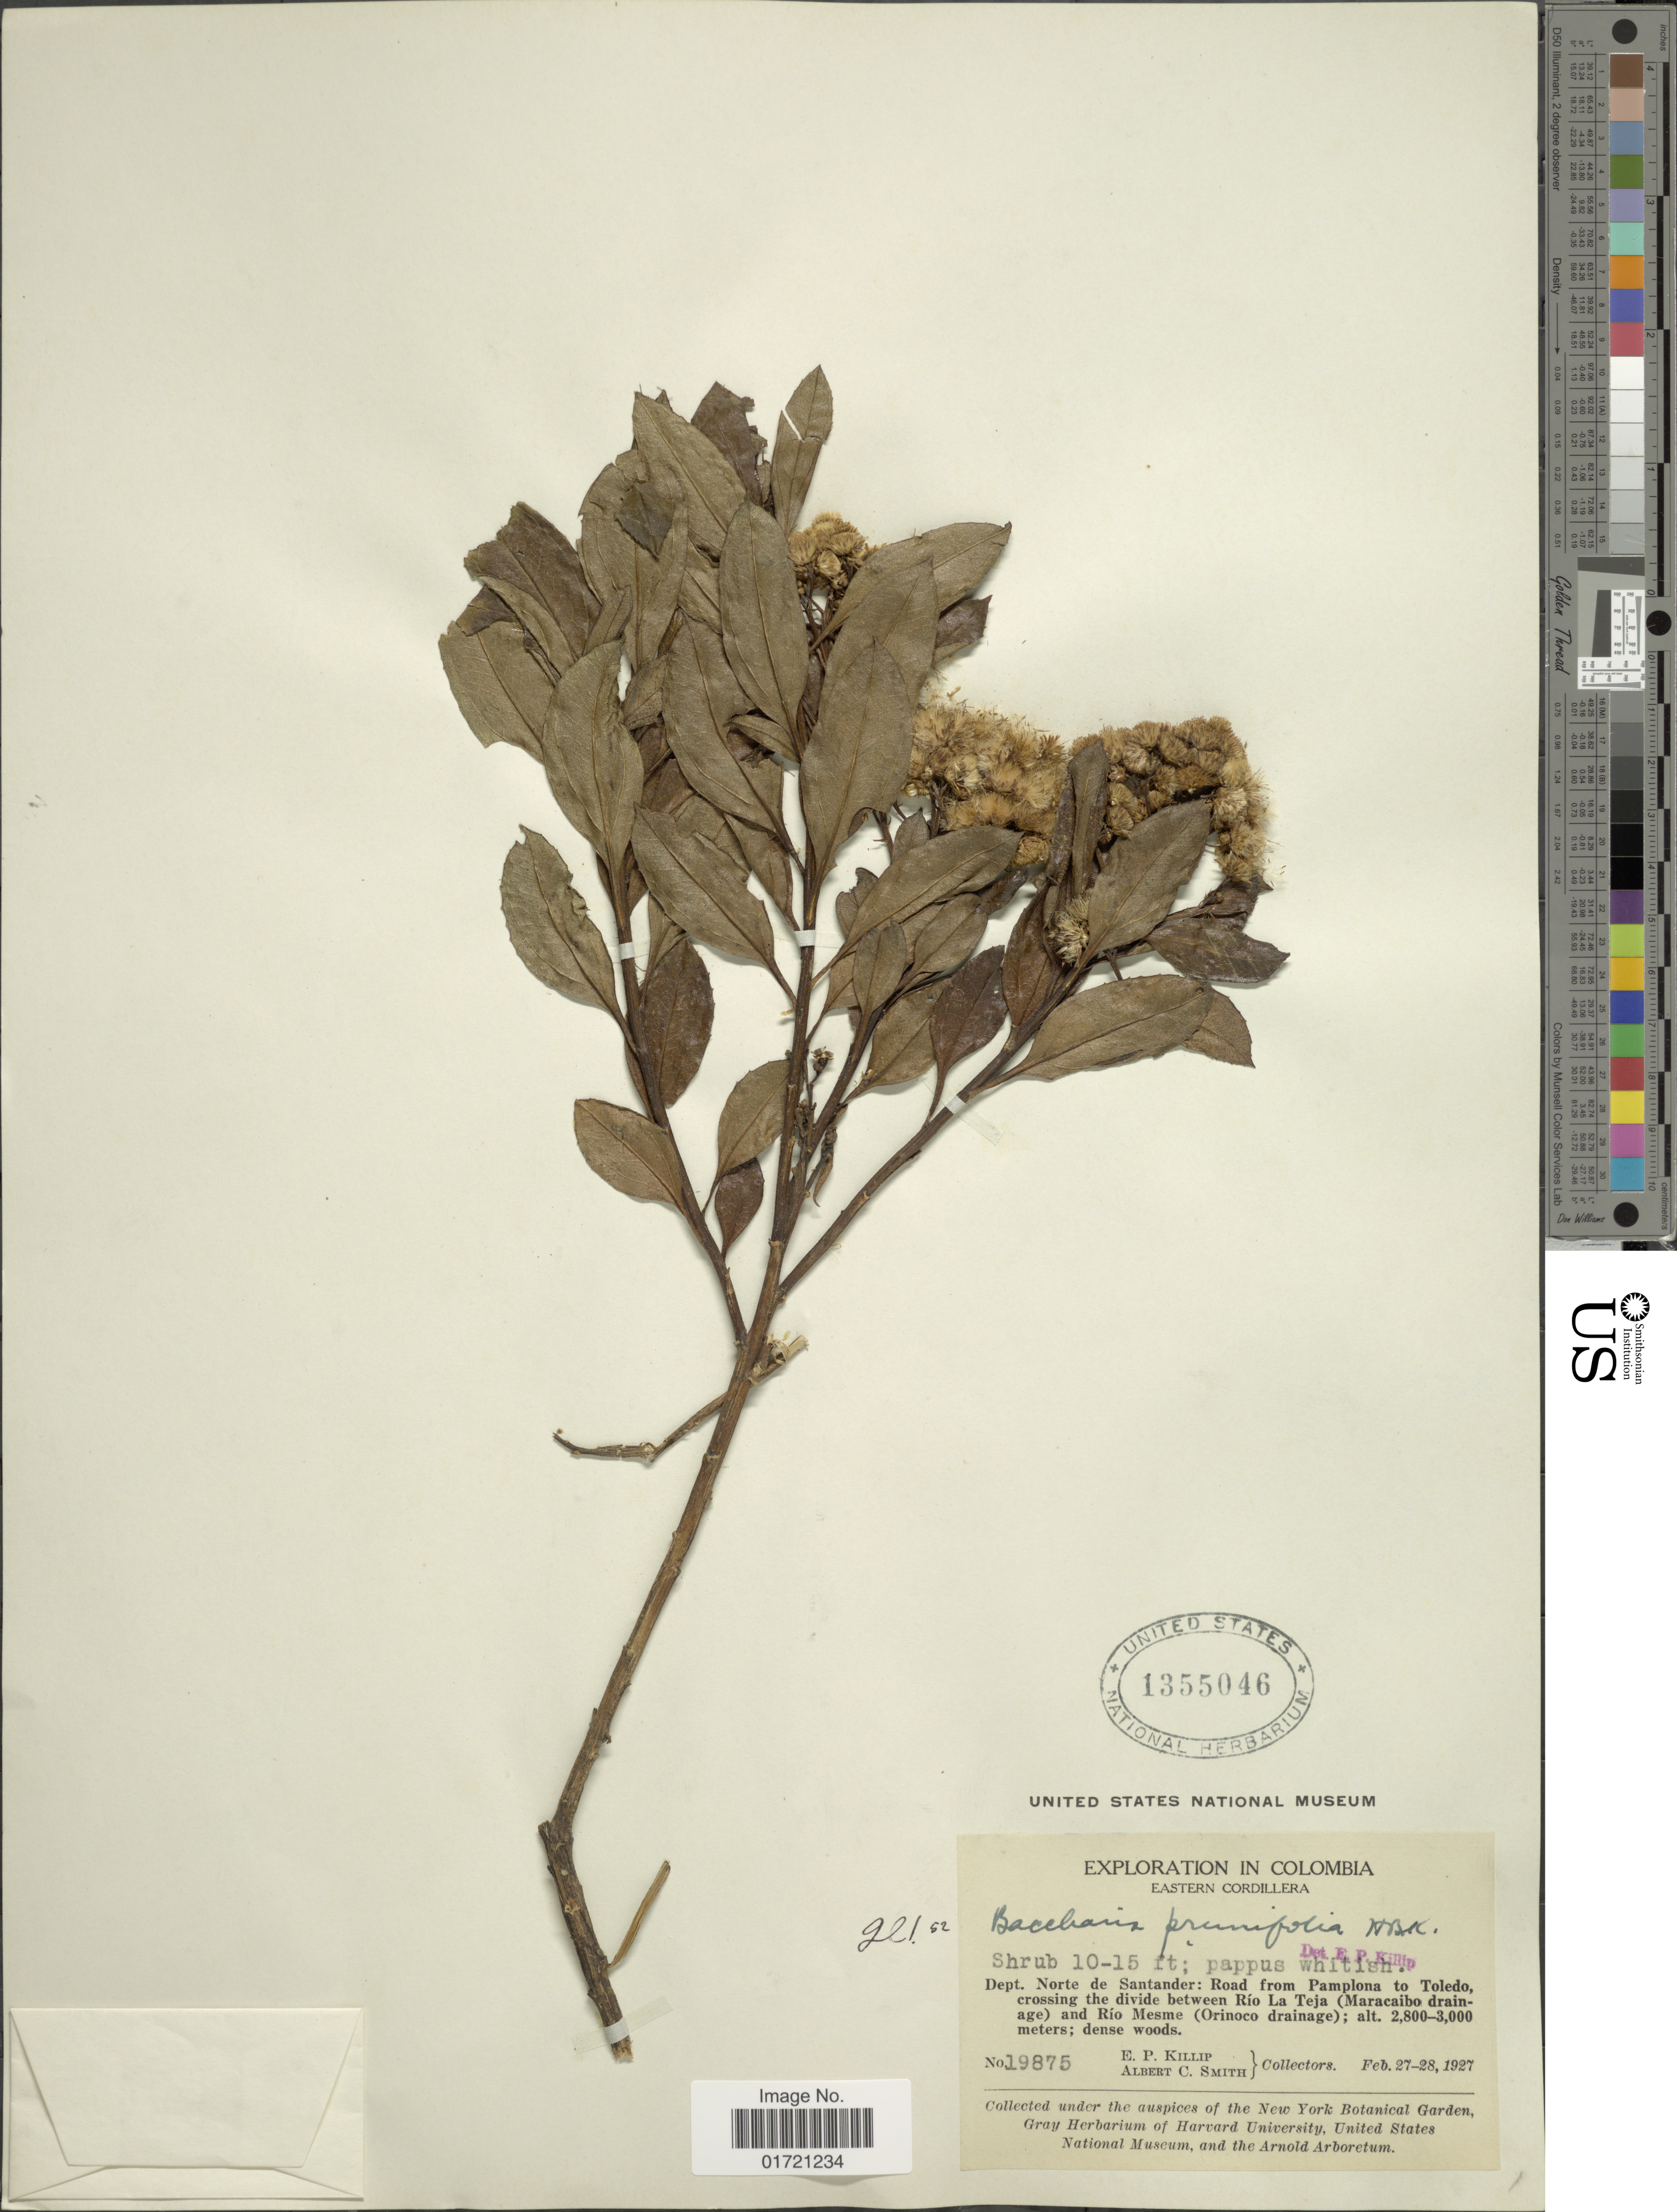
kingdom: Plantae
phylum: Tracheophyta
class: Magnoliopsida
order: Asterales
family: Asteraceae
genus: Baccharis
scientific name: Baccharis prunifolia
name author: Kunth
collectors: E. P. Killip & A. C. Smith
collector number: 19875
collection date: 1927-02-27/1927-02-28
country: Colombia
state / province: Norte de Santander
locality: Eastern Cordillera. Dept. Norte de Santander: Road from Pamplona to Toledo, crossing the divide between Río La Teja (Maracaibo drainage) and Rio Mesme (Orinoco drainage).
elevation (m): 2800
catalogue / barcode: US 1355046